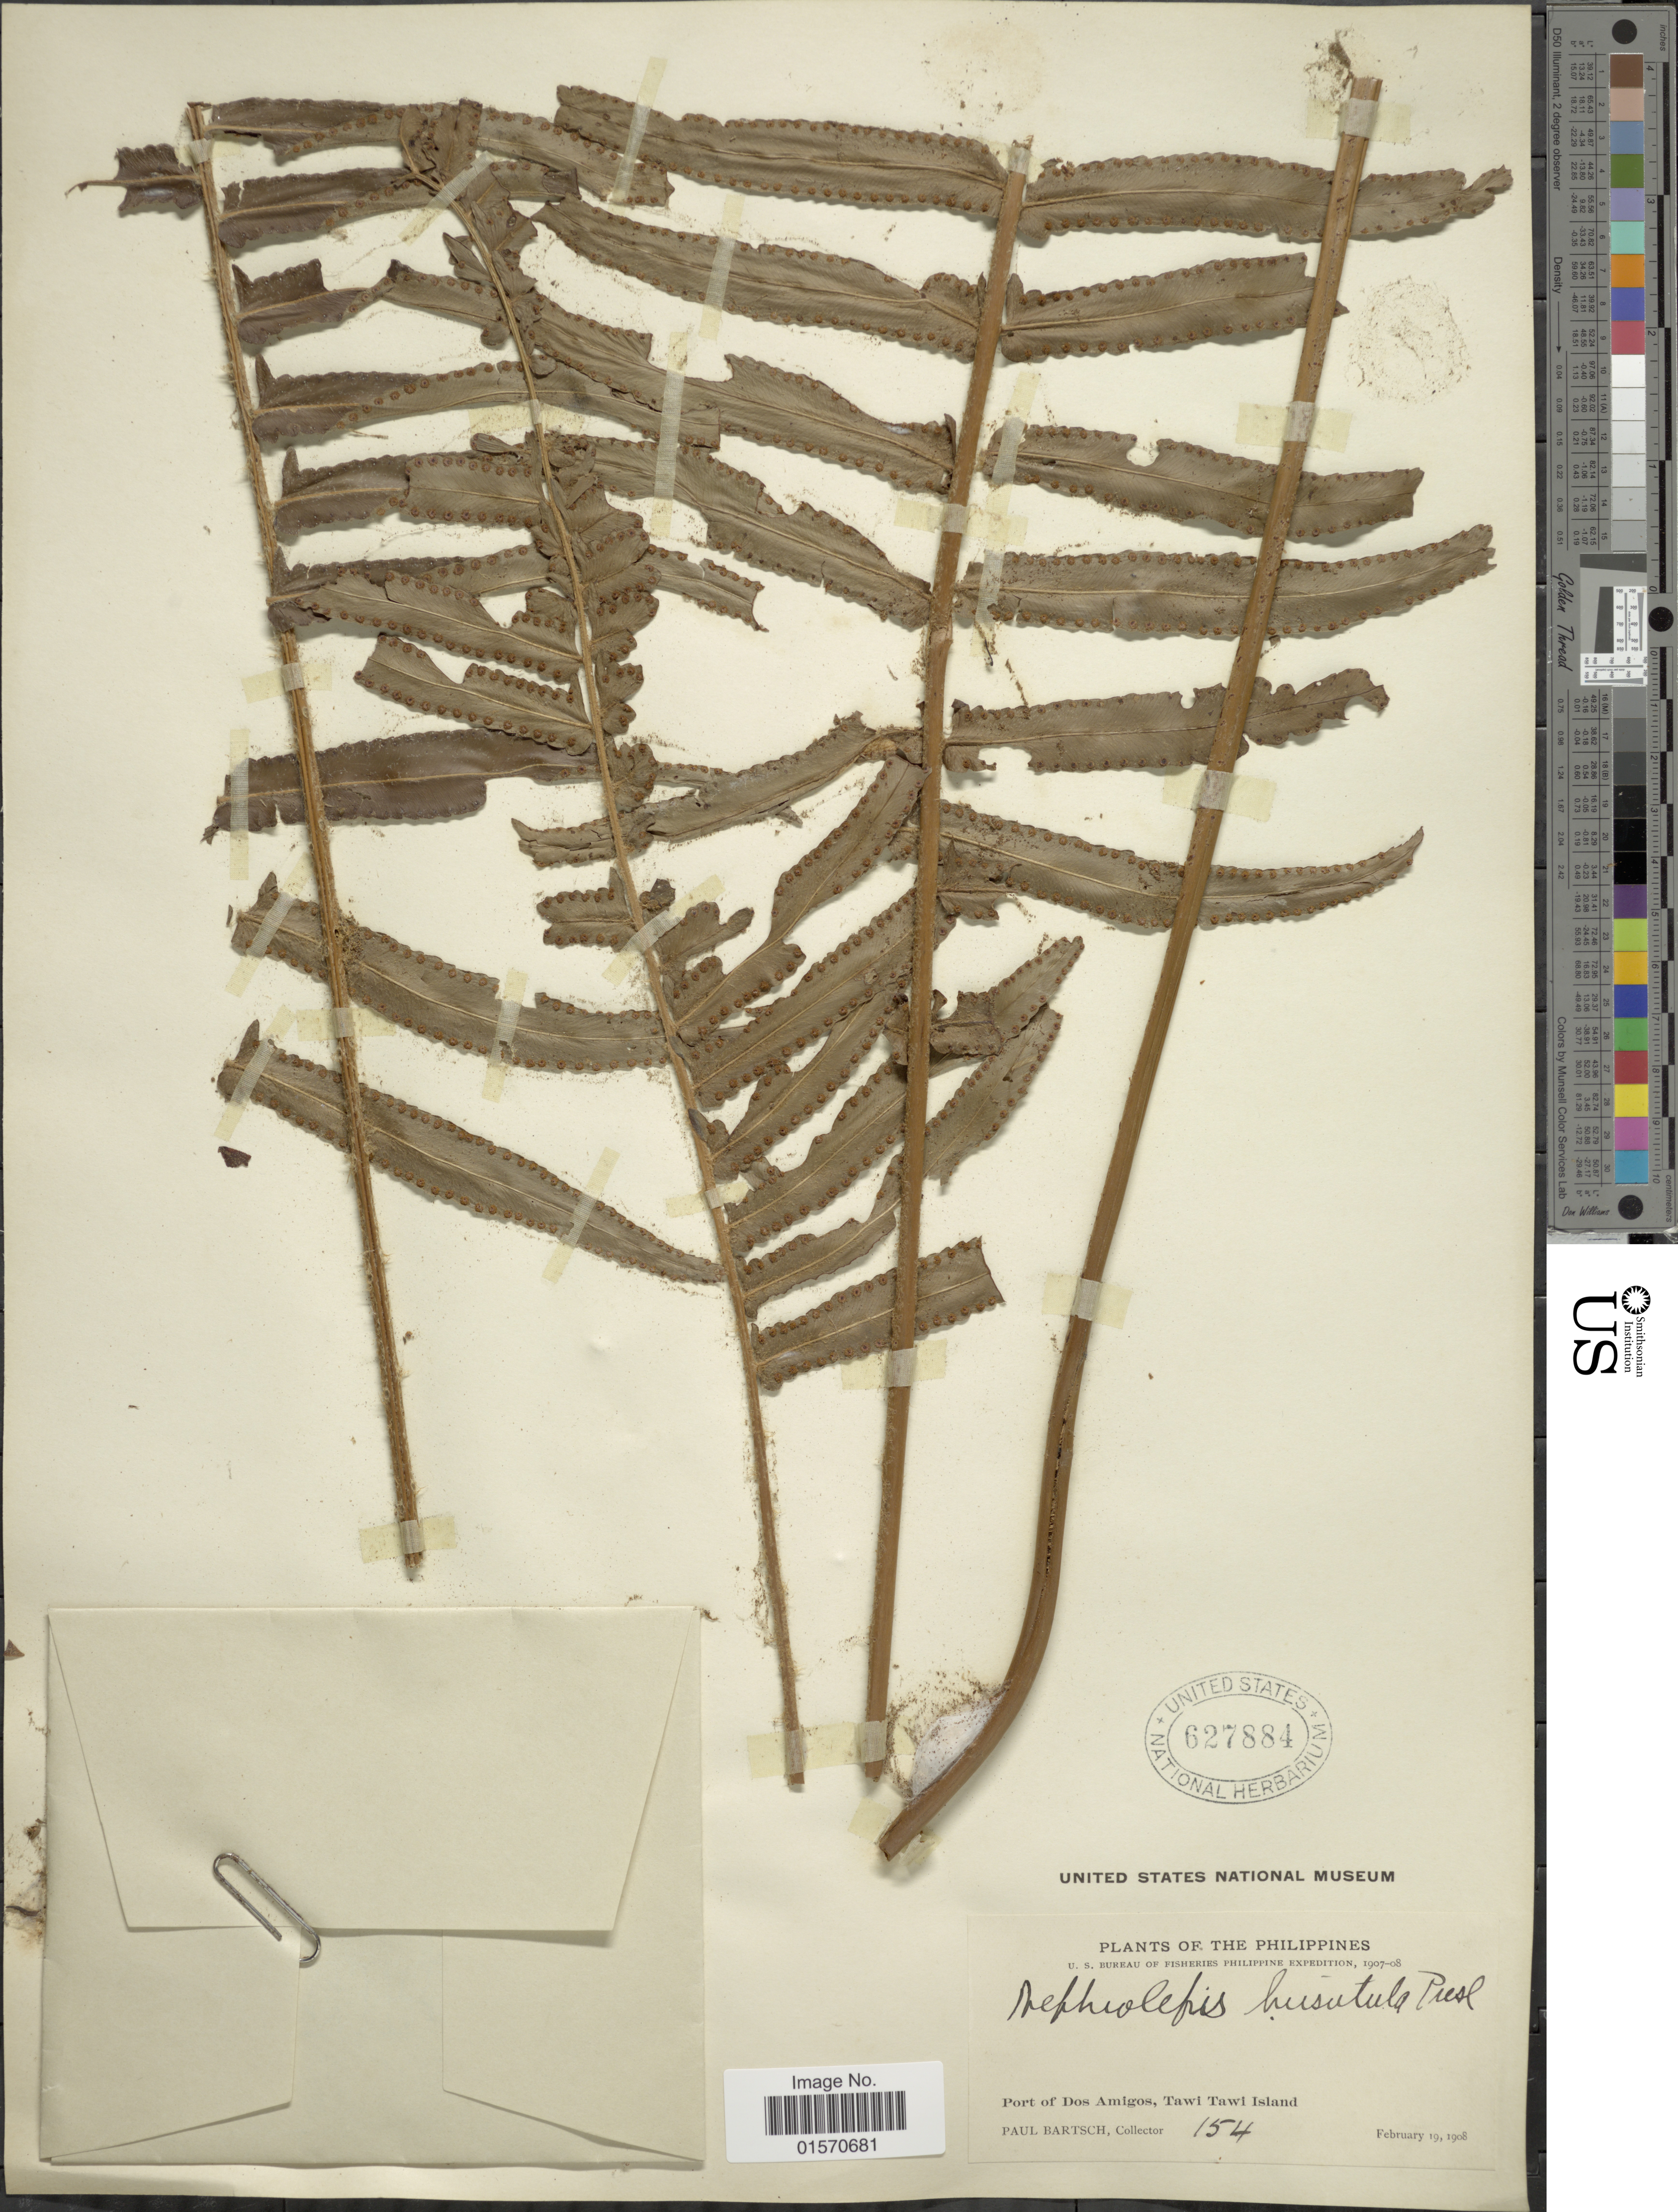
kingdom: Plantae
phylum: Tracheophyta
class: Polypodiopsida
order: Polypodiales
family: Nephrolepidaceae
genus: Nephrolepis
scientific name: Nephrolepis multiflora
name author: (Roxb.) F.M. Jarrett ex C.V. Morton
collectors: P. Bartsch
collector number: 154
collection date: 1908-02-19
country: Philippines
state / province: Muslim Mindanao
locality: Port of Dos Amigos, Tawi Tawi Island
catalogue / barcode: US 627884